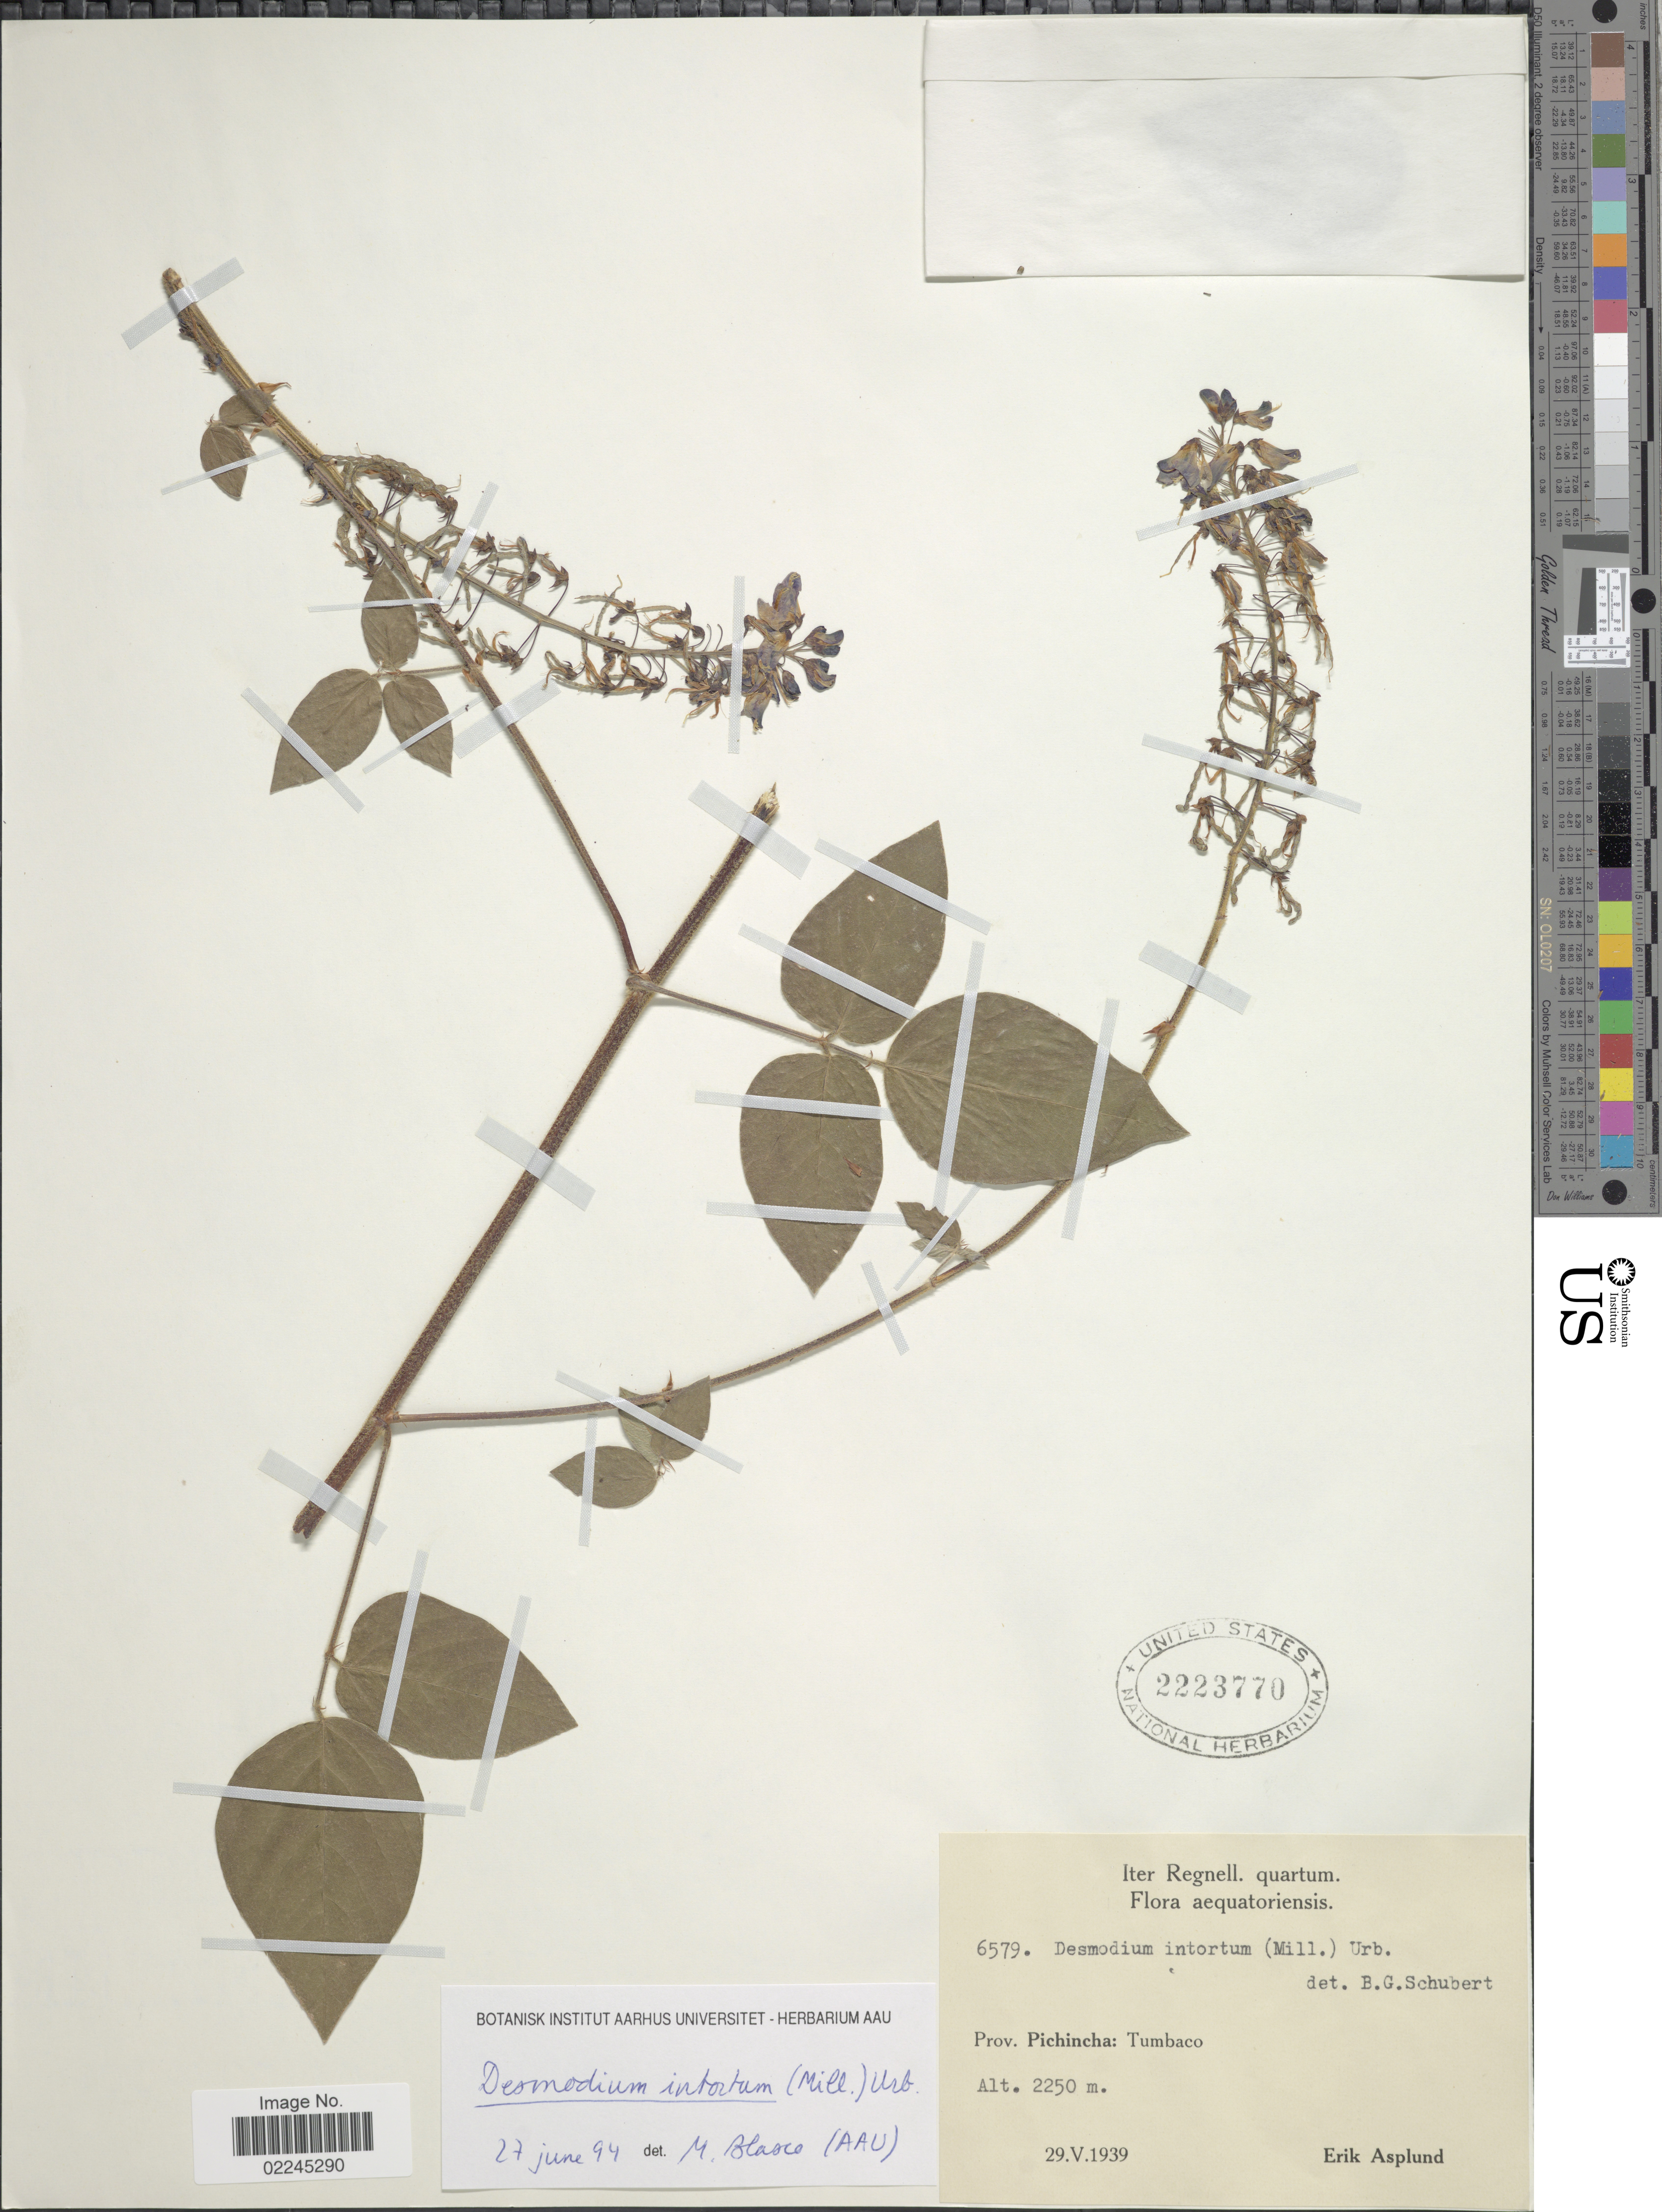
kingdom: Plantae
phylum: Tracheophyta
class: Magnoliopsida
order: Fabales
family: Fabaceae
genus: Desmodium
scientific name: Desmodium intortum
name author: (Mill.) Urb.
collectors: E. Asplund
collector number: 6579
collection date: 1939-05-29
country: Ecuador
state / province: Pichincha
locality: Tumbaco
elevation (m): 2250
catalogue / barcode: US 2223770